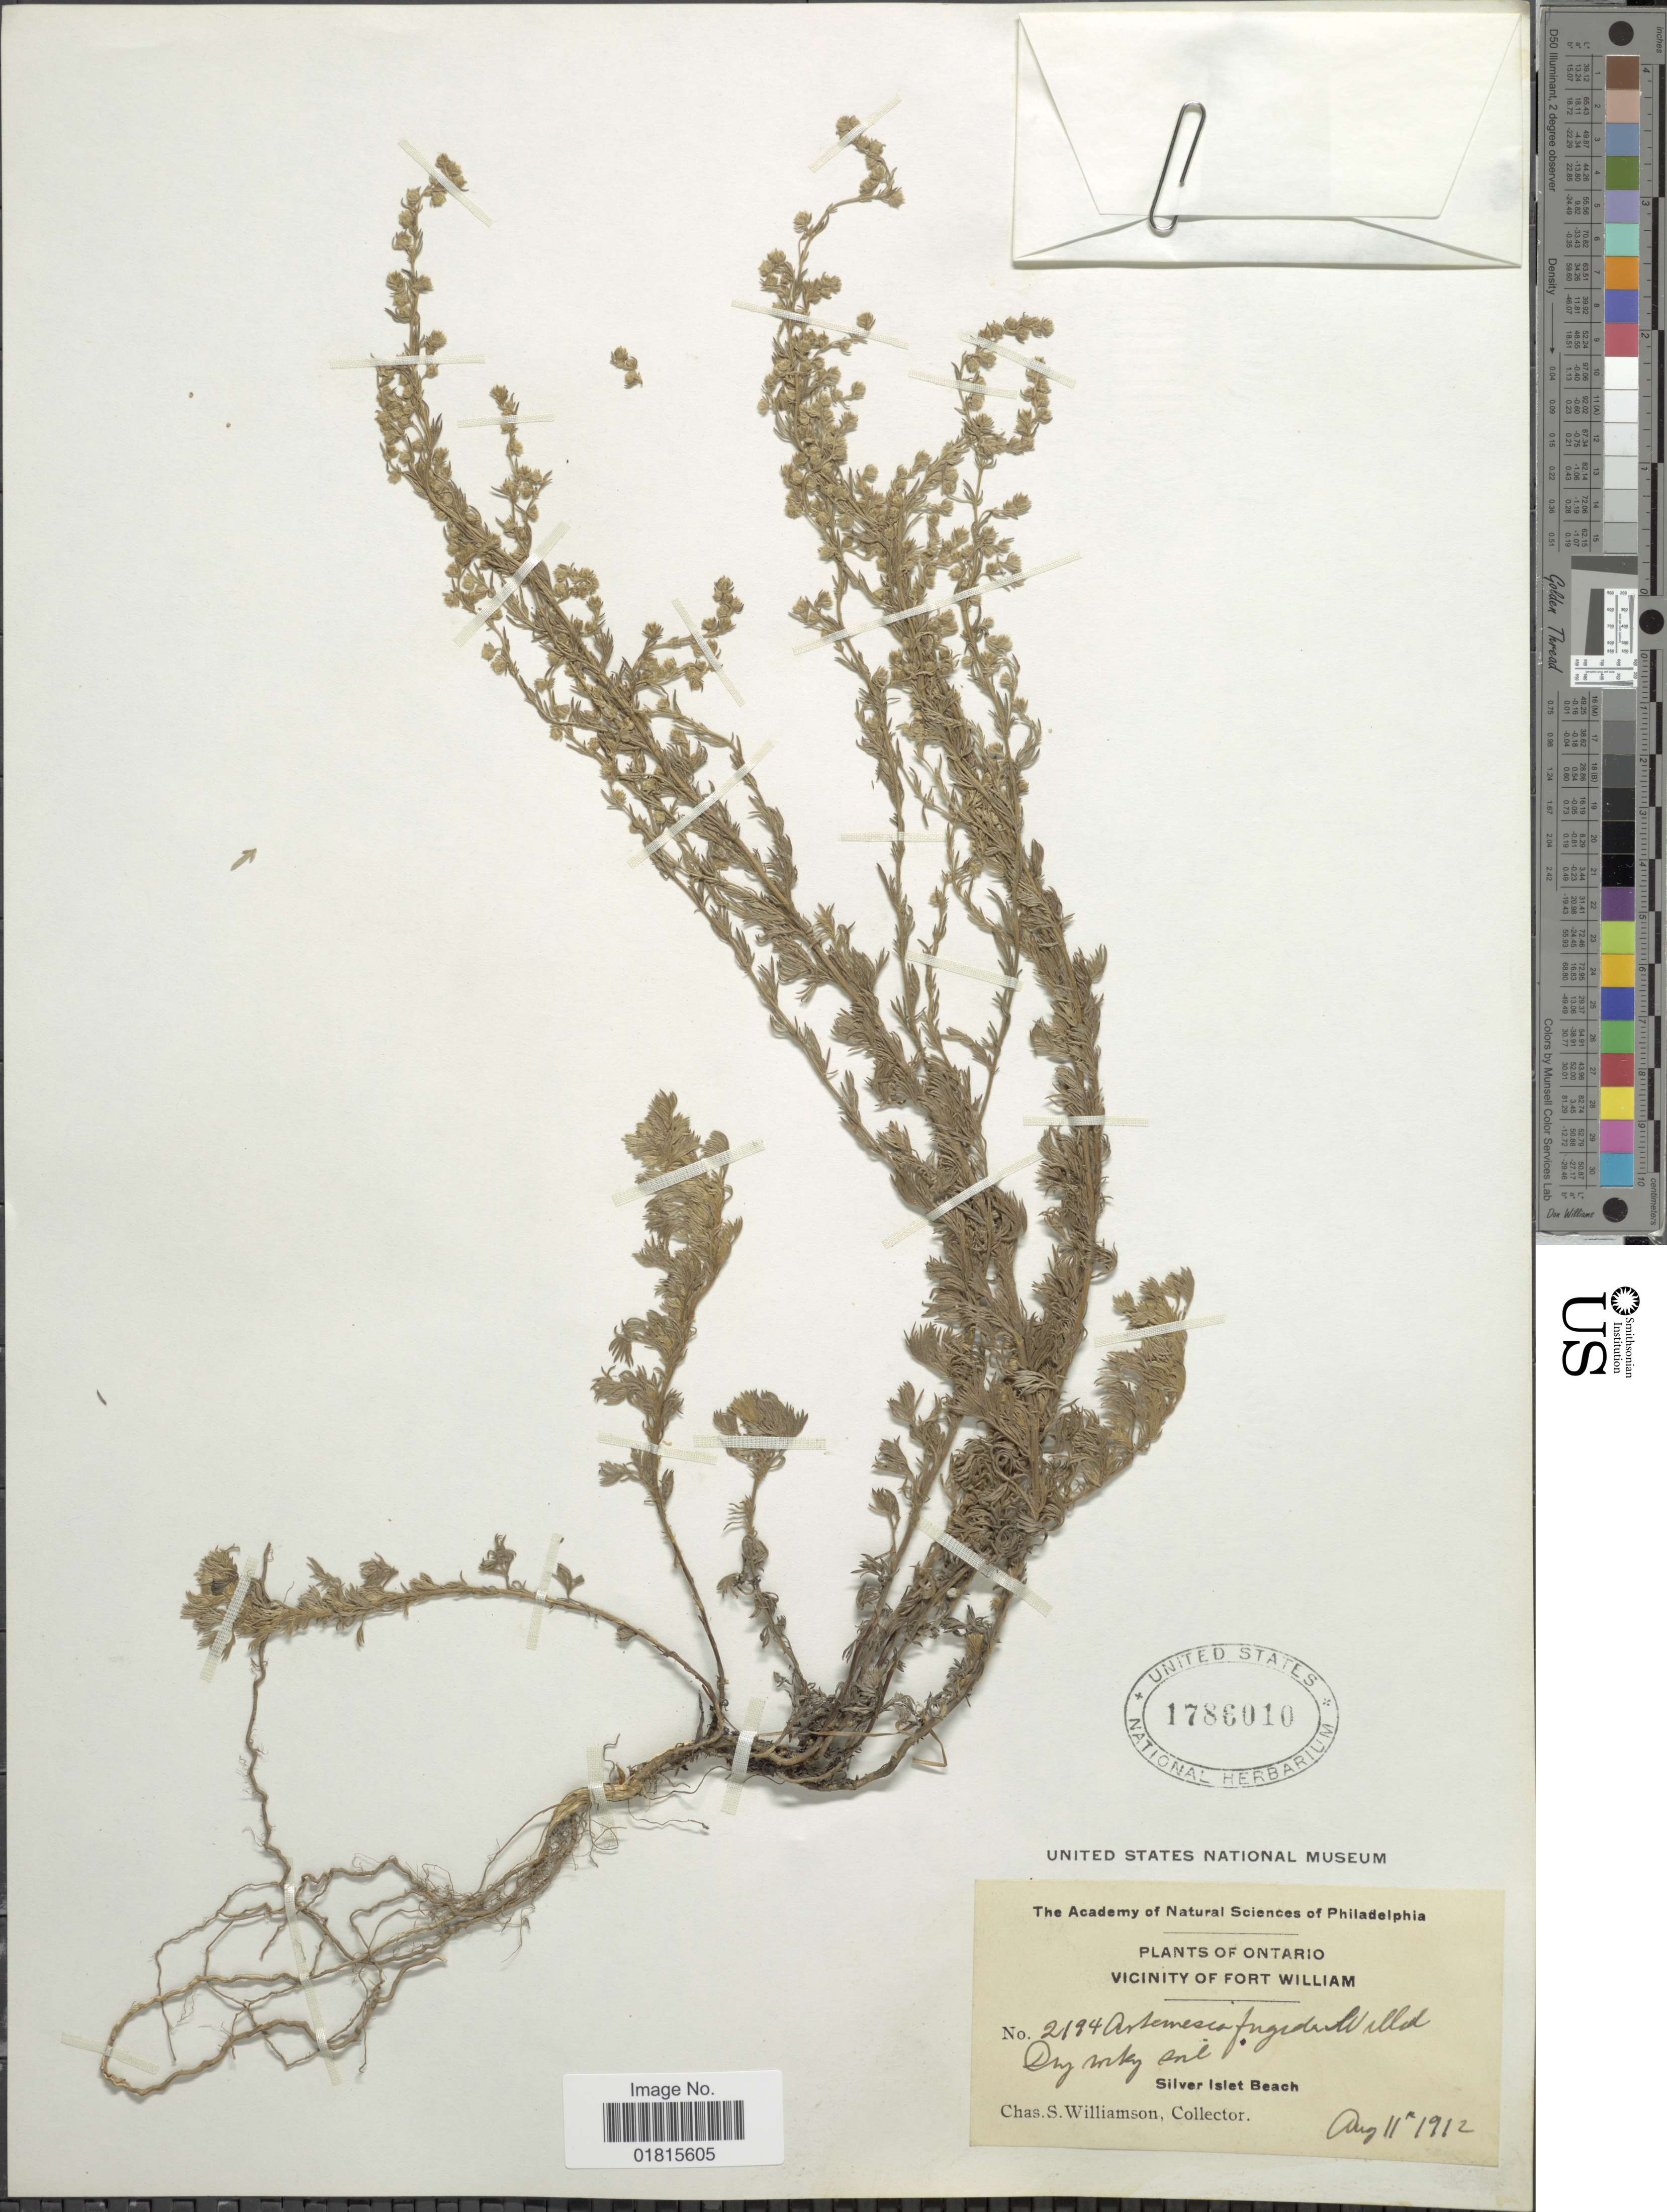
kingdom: Plantae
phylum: Tracheophyta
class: Magnoliopsida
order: Asterales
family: Asteraceae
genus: Artemisia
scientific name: Artemisia frigida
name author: Willd.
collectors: C. Williamson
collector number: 2194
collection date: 1912-08-11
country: Canada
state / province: Ontario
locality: Vicinity of Fort William, Dry rocky soil, Silver Islet Beach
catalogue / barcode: US 1786010